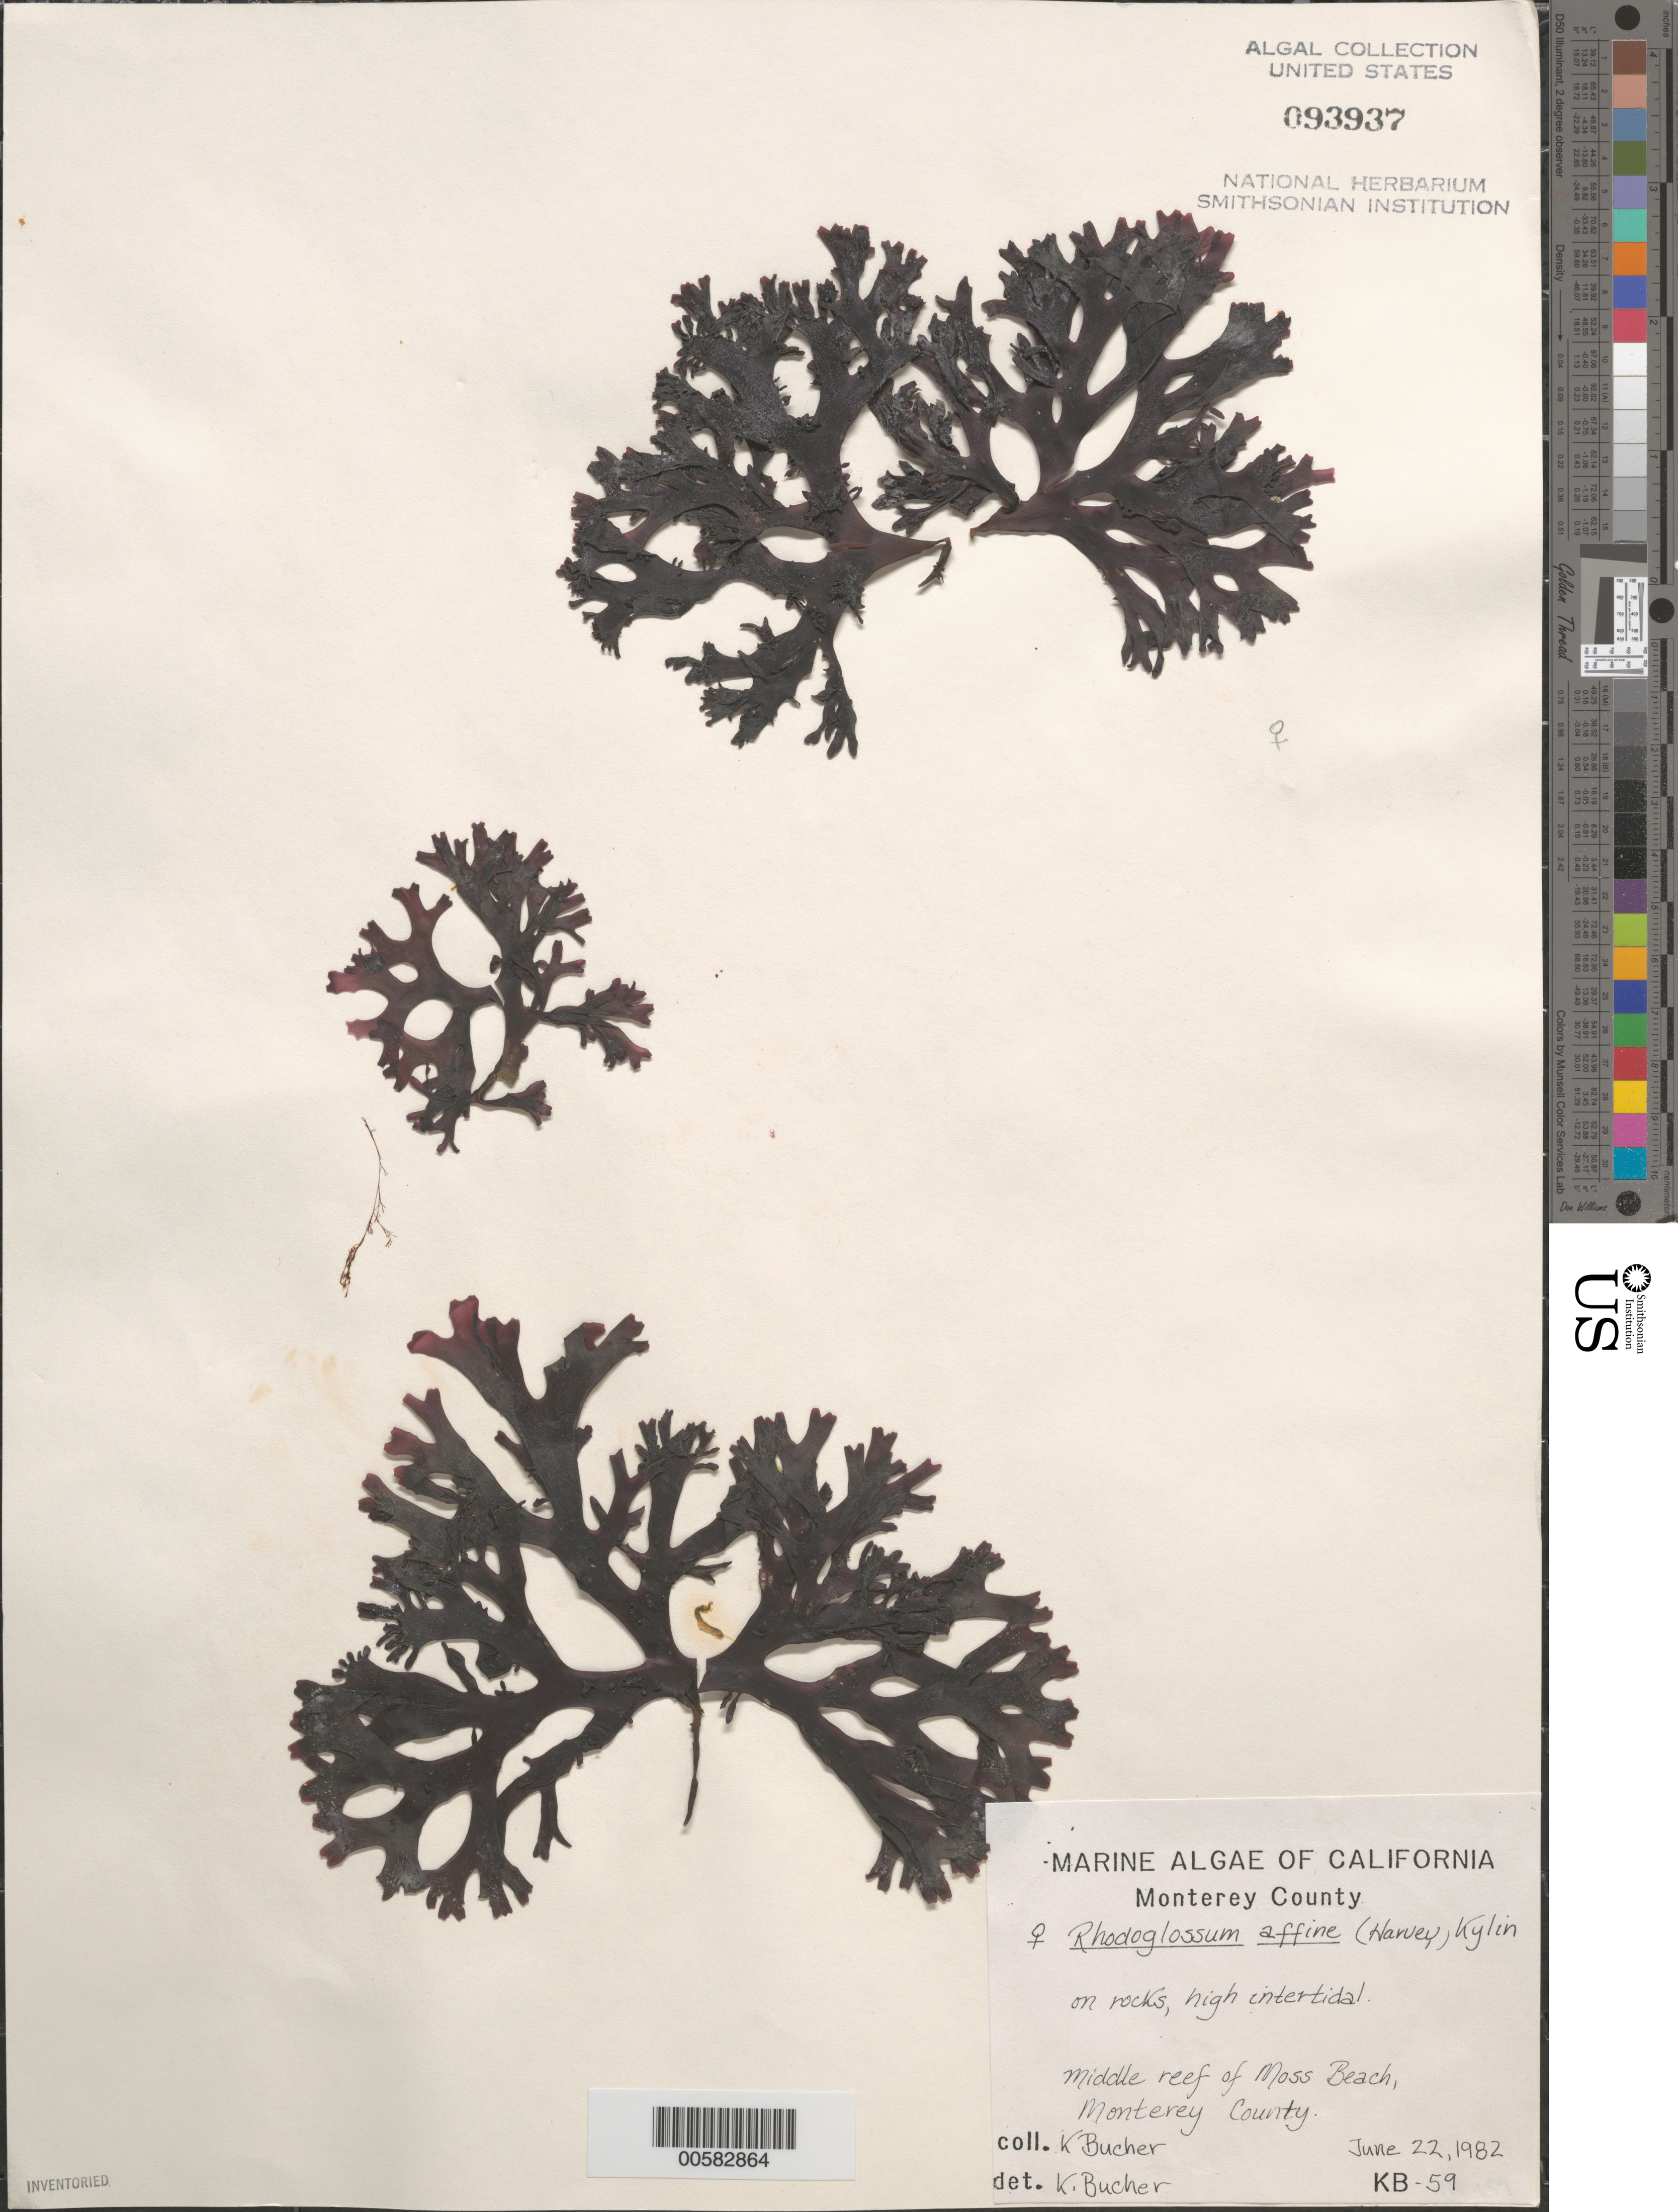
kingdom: Plantae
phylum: Rhodophyta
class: Florideophyceae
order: Gigartinales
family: Gigartinaceae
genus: Mazzaella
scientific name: Mazzaella affinis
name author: (Harvey) Fredericq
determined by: Algae name updating Project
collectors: K. E. Bucher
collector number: KB-59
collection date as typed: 22 Jun 1982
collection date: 1982-06-22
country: United States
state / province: California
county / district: Monterey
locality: Middle Reef of Moss Beach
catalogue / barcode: US 93937